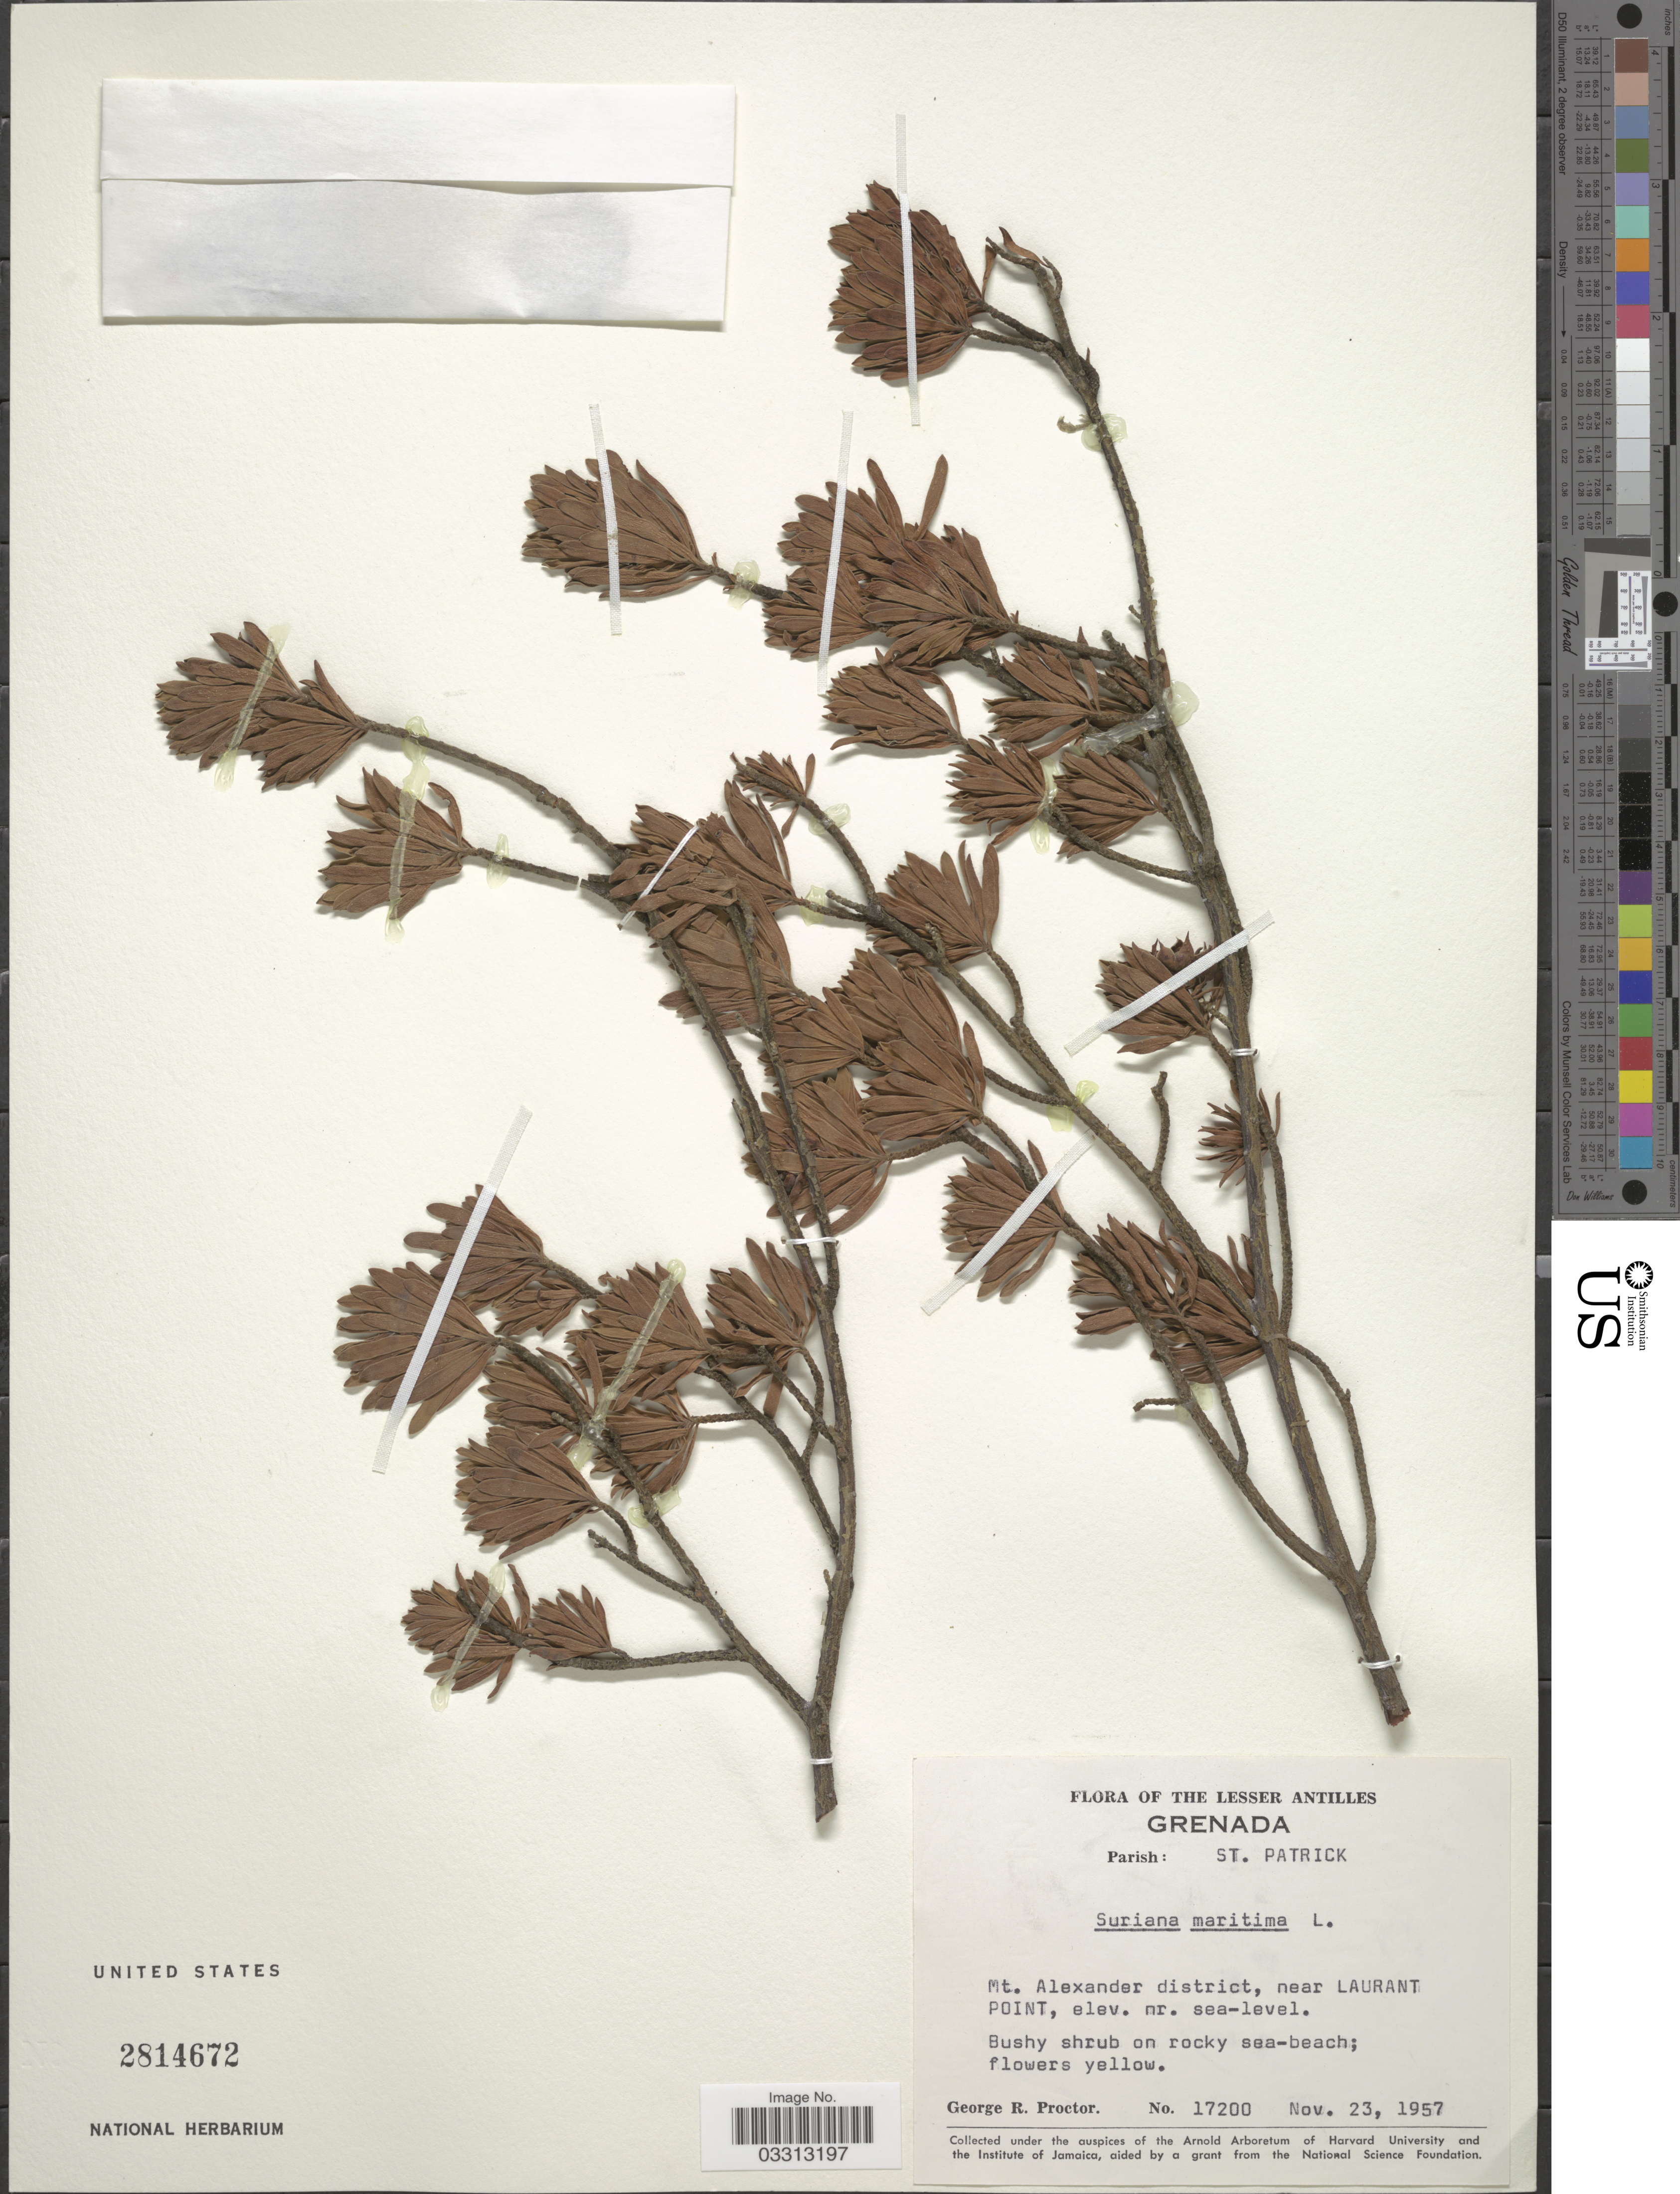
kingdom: Plantae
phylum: Tracheophyta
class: Magnoliopsida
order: Fabales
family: Surianaceae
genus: Suriana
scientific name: Suriana maritima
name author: L.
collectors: G. Proctor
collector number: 17200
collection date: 1957-11-23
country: Grenada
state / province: Saint Patrick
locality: The Lesser Antilles. Parish: St. Patrick. Mt. Alexander district, near Laurant Point.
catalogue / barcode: US 2814672